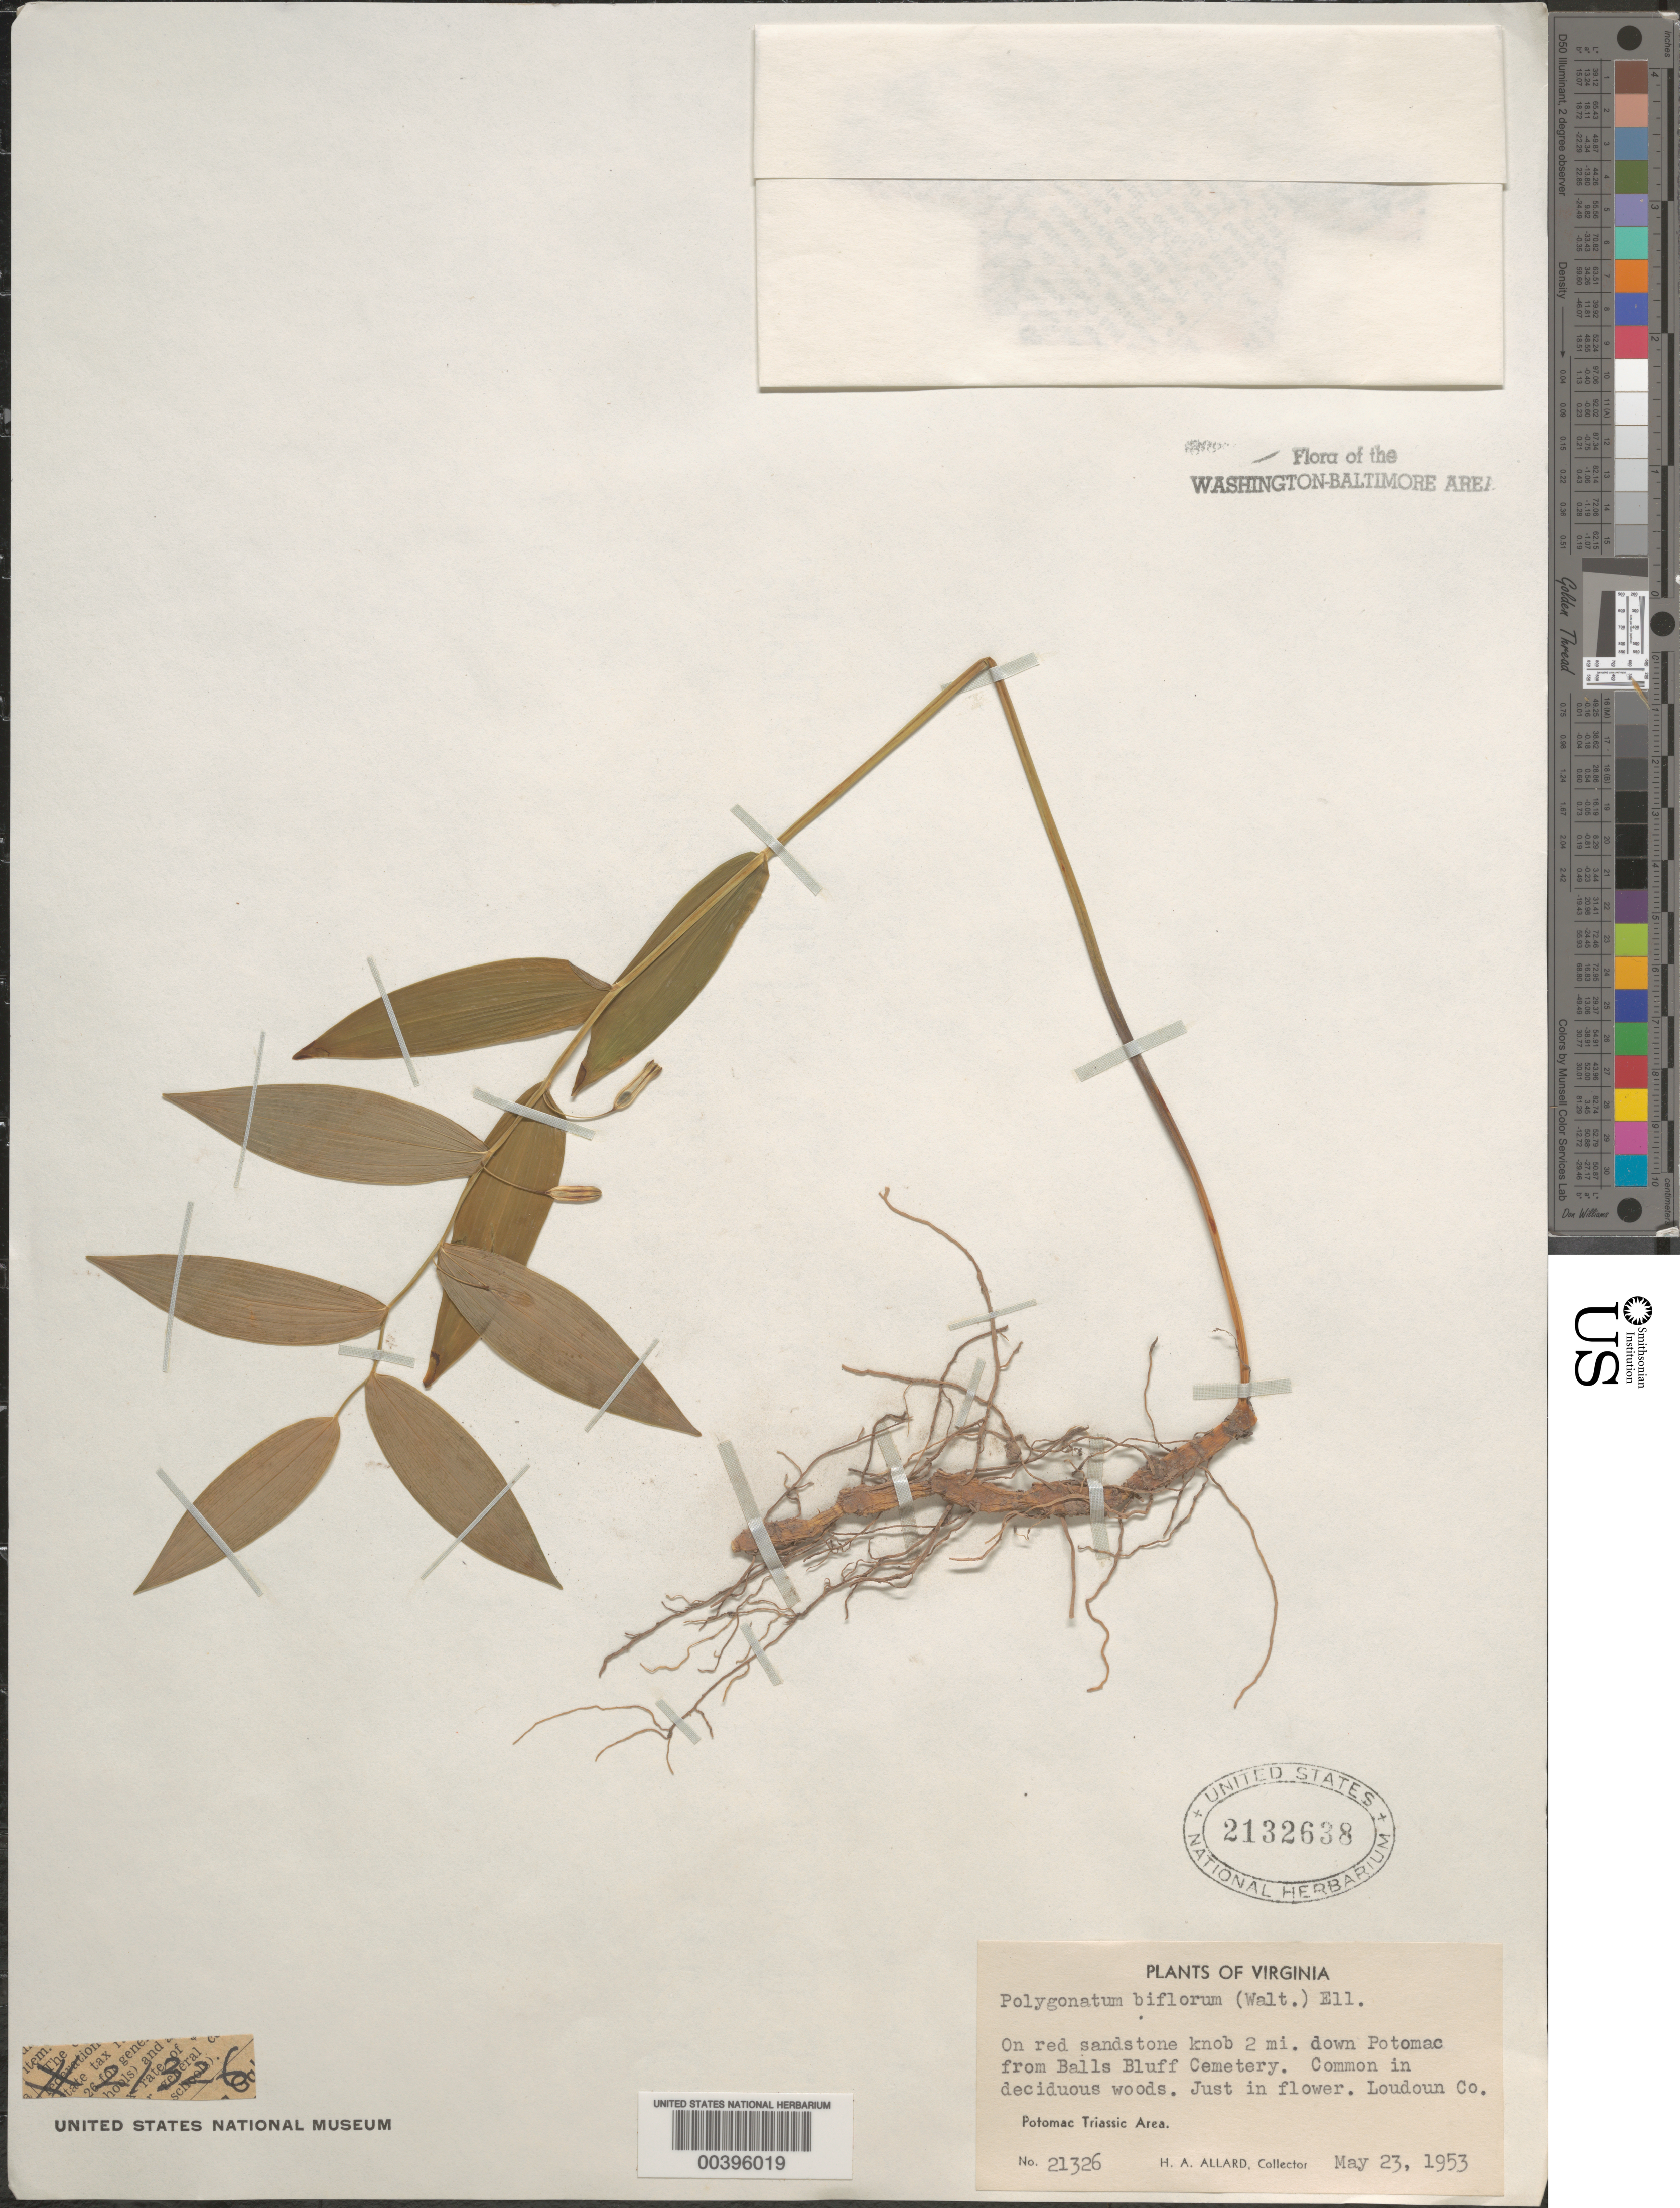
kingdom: Plantae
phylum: Tracheophyta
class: Liliopsida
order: Asparagales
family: Asparagaceae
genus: Polygonatum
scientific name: Polygonatum biflorum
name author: (Walter) Elliott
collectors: H. A. Allard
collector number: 21326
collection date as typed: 23 May 1953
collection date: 1953-05-23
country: United States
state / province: Virginia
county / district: Loudoun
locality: Potomac River Banks, downstream from Balls Bluff C. and O. Canal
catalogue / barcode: US 2132638